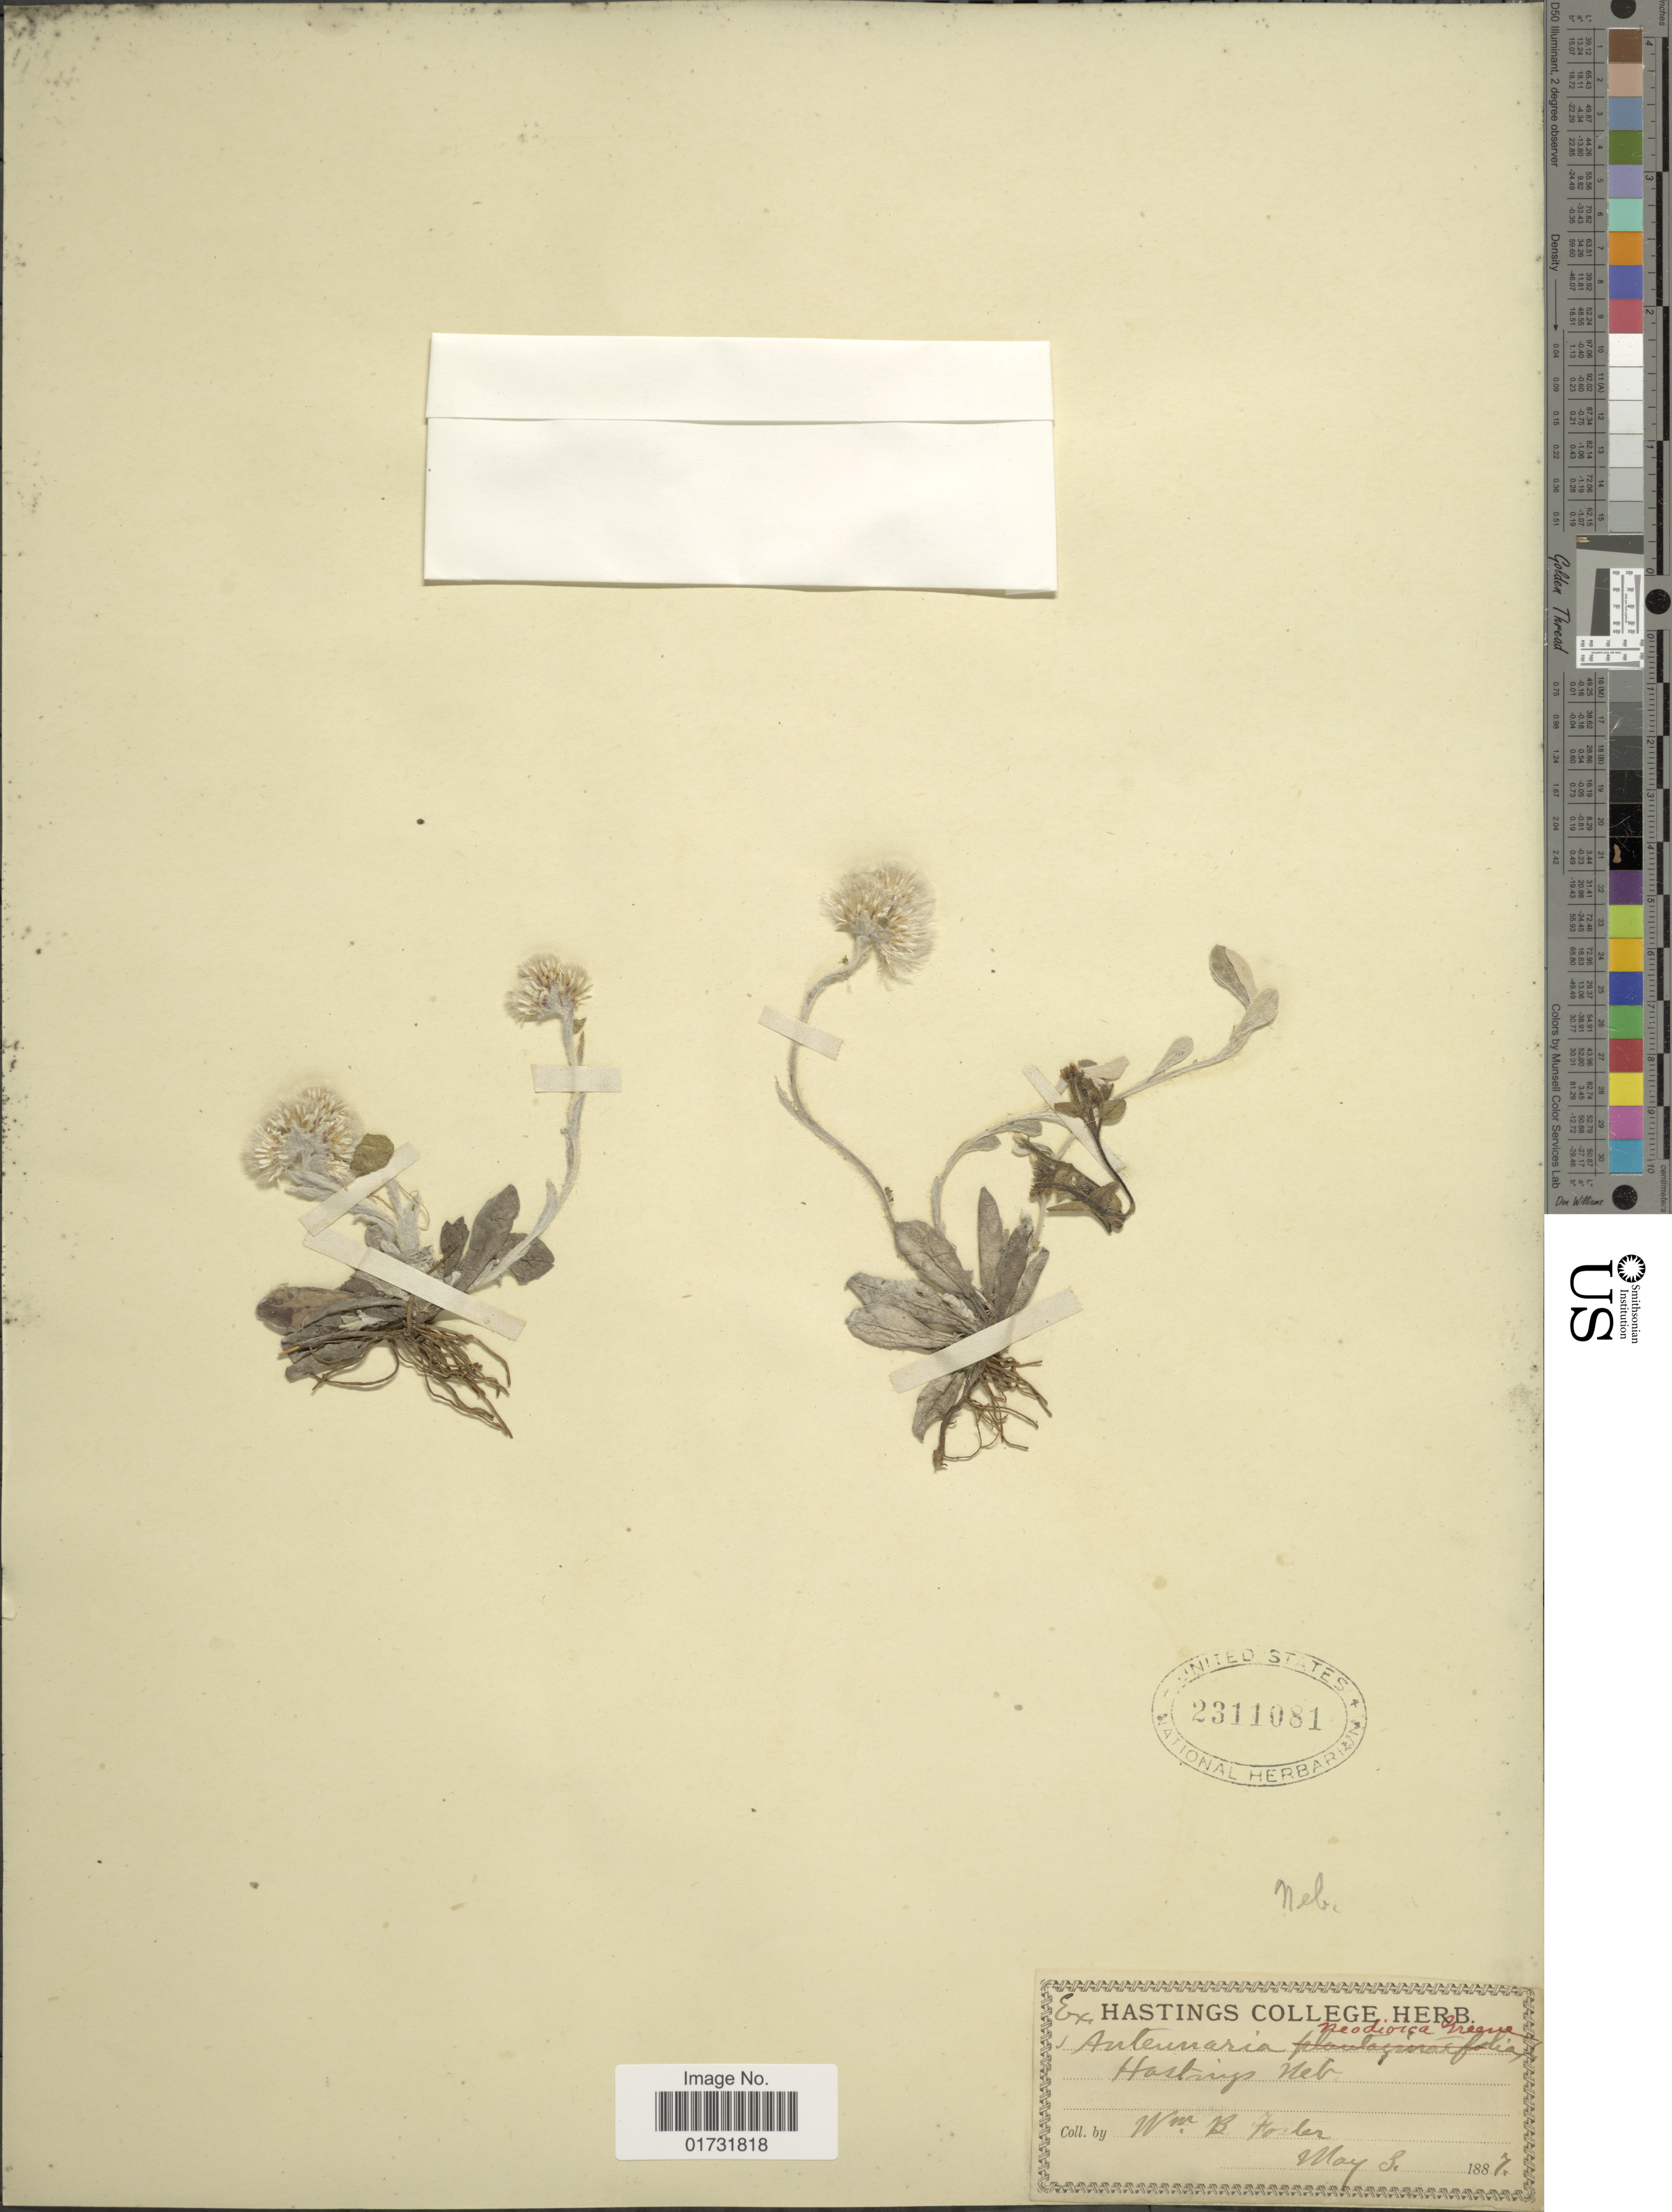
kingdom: Plantae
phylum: Tracheophyta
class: Magnoliopsida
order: Asterales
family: Asteraceae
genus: Antennaria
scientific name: Antennaria neodioica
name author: Greene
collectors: W. Foster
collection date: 1887-05-03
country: United States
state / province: Nebraska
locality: Hastings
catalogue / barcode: US 2311081